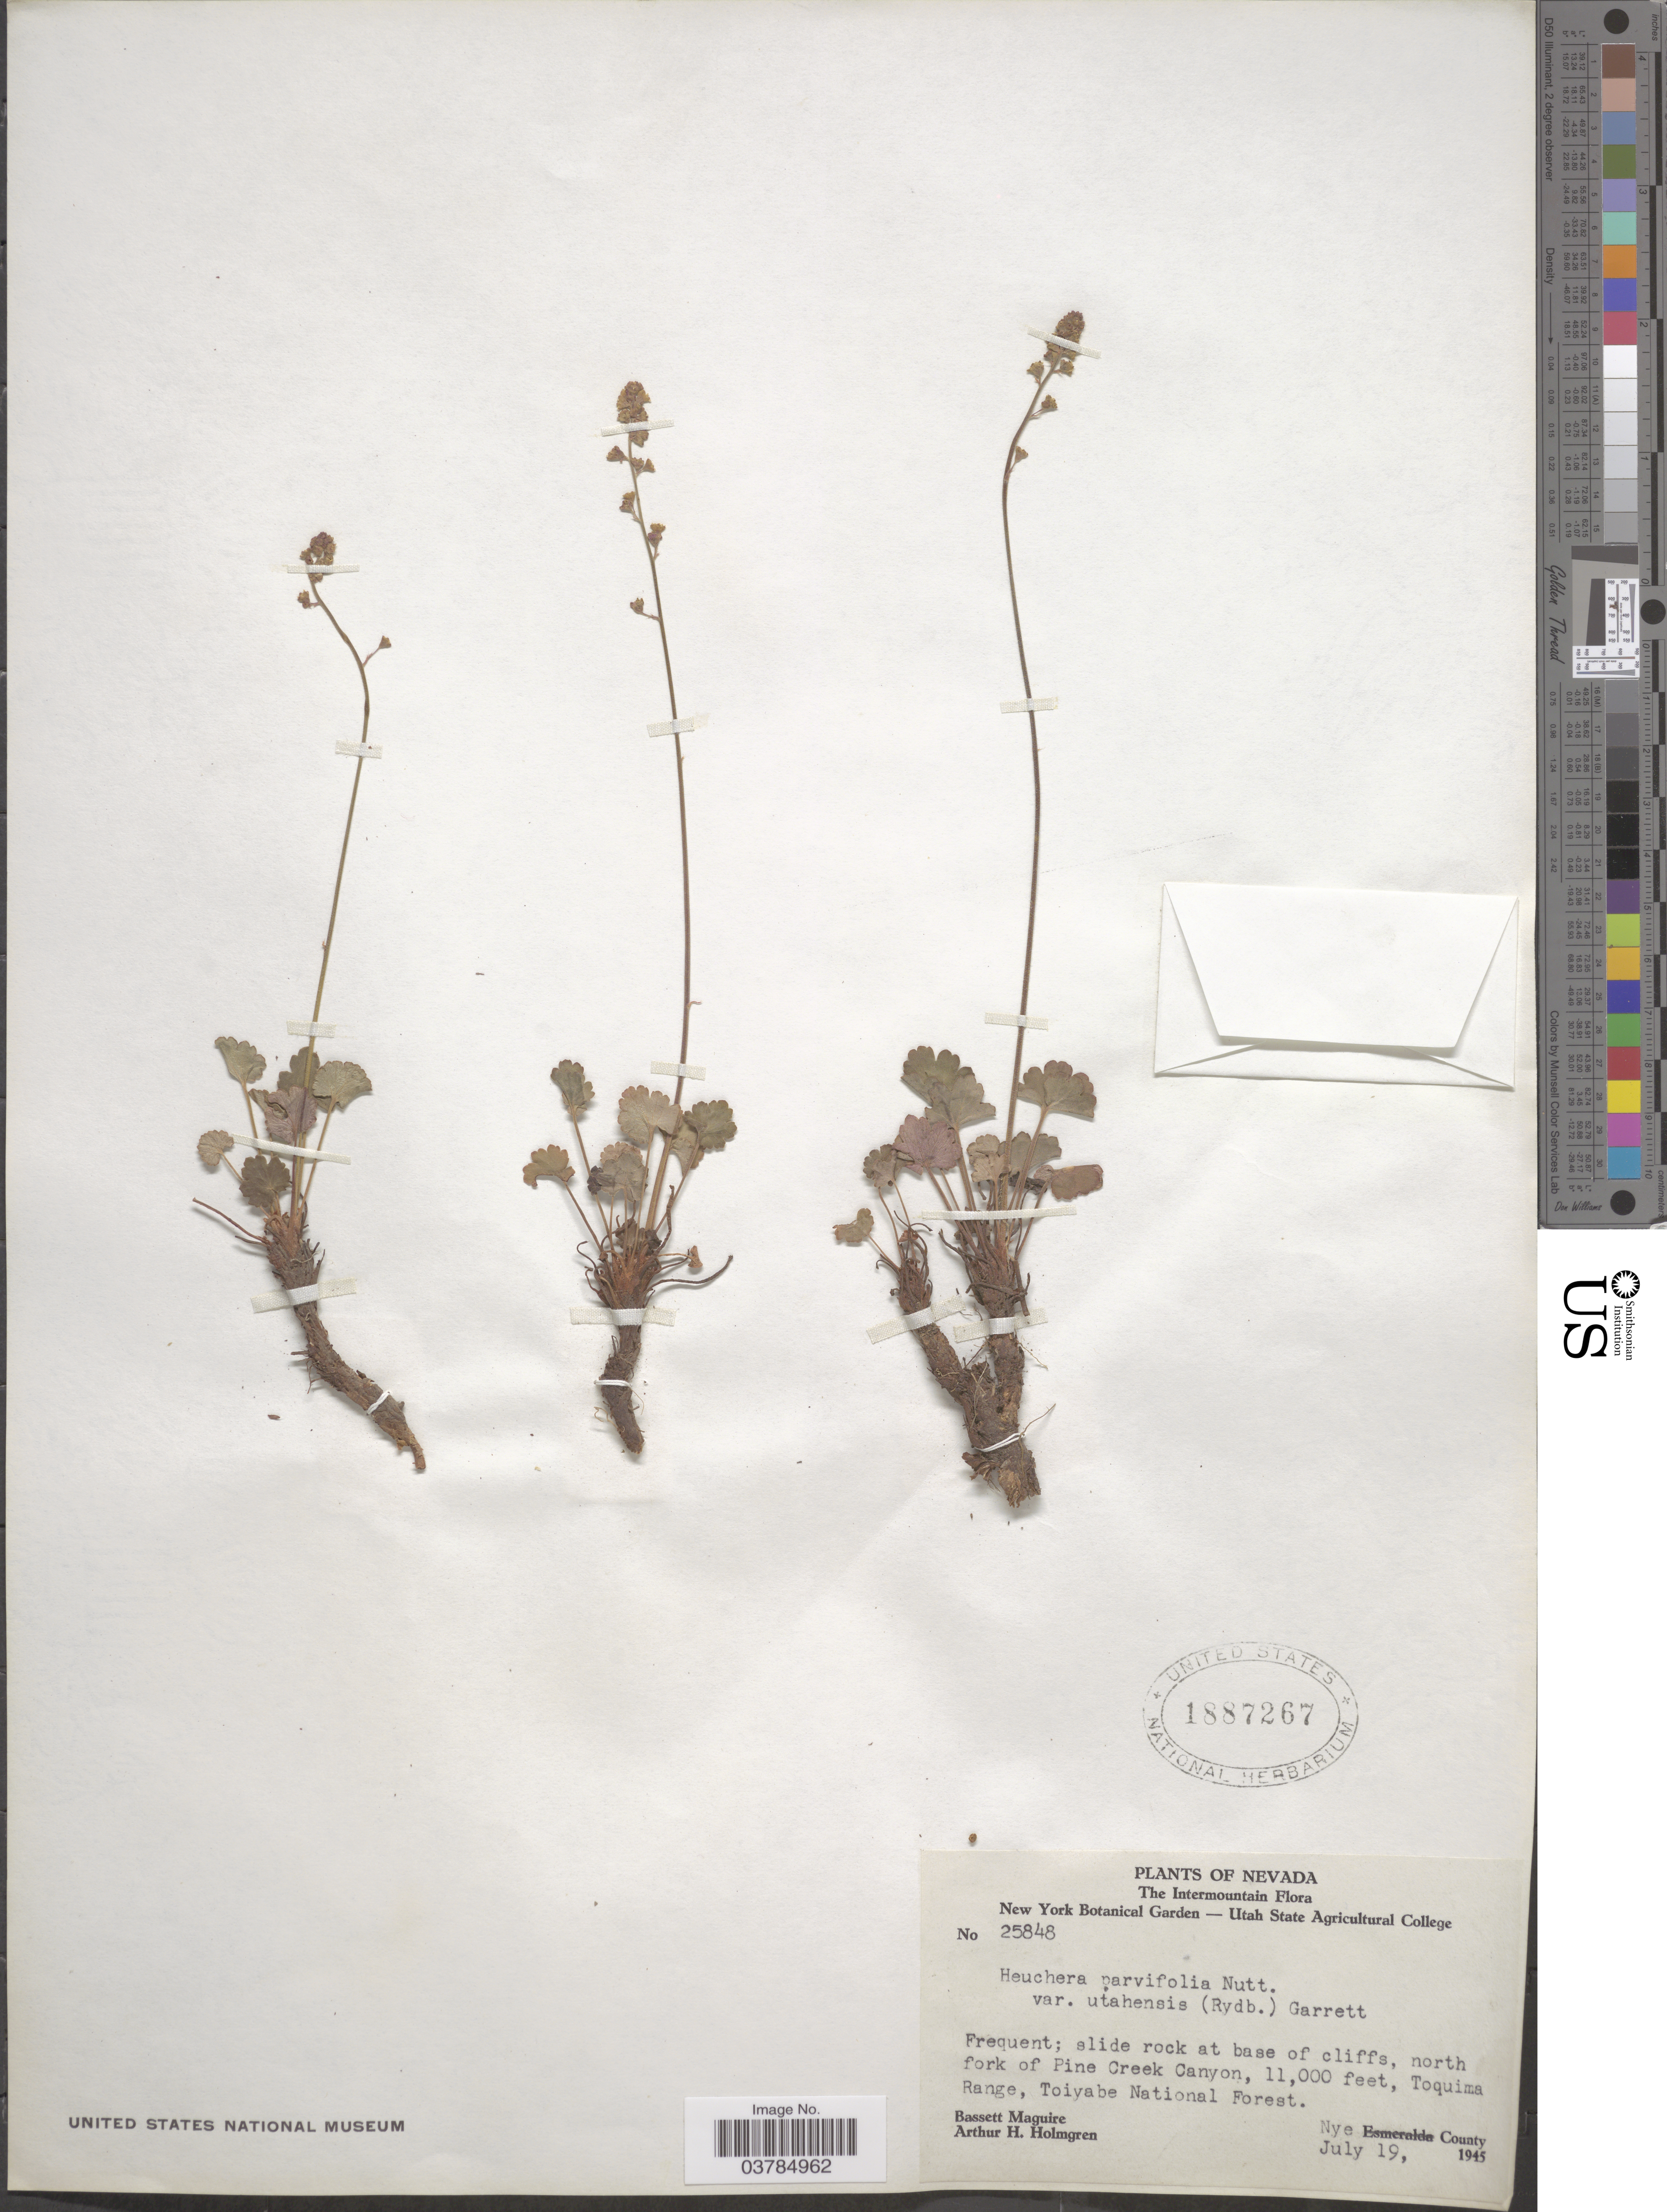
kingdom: Plantae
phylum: Tracheophyta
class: Magnoliopsida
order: Saxifragales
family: Saxifragaceae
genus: Heuchera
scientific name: Heuchera parvifolia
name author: Nutt.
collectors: B. Maguire & A. H. Holmgren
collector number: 25848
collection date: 1945-07-19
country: United States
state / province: Nevada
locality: The Intermountain. Slide rock at base of cliffs, north fork of Pine Creek Canyon, Toquima Range, Toiyabe National Forest. Nye County.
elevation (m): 3353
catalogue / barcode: US 1887267